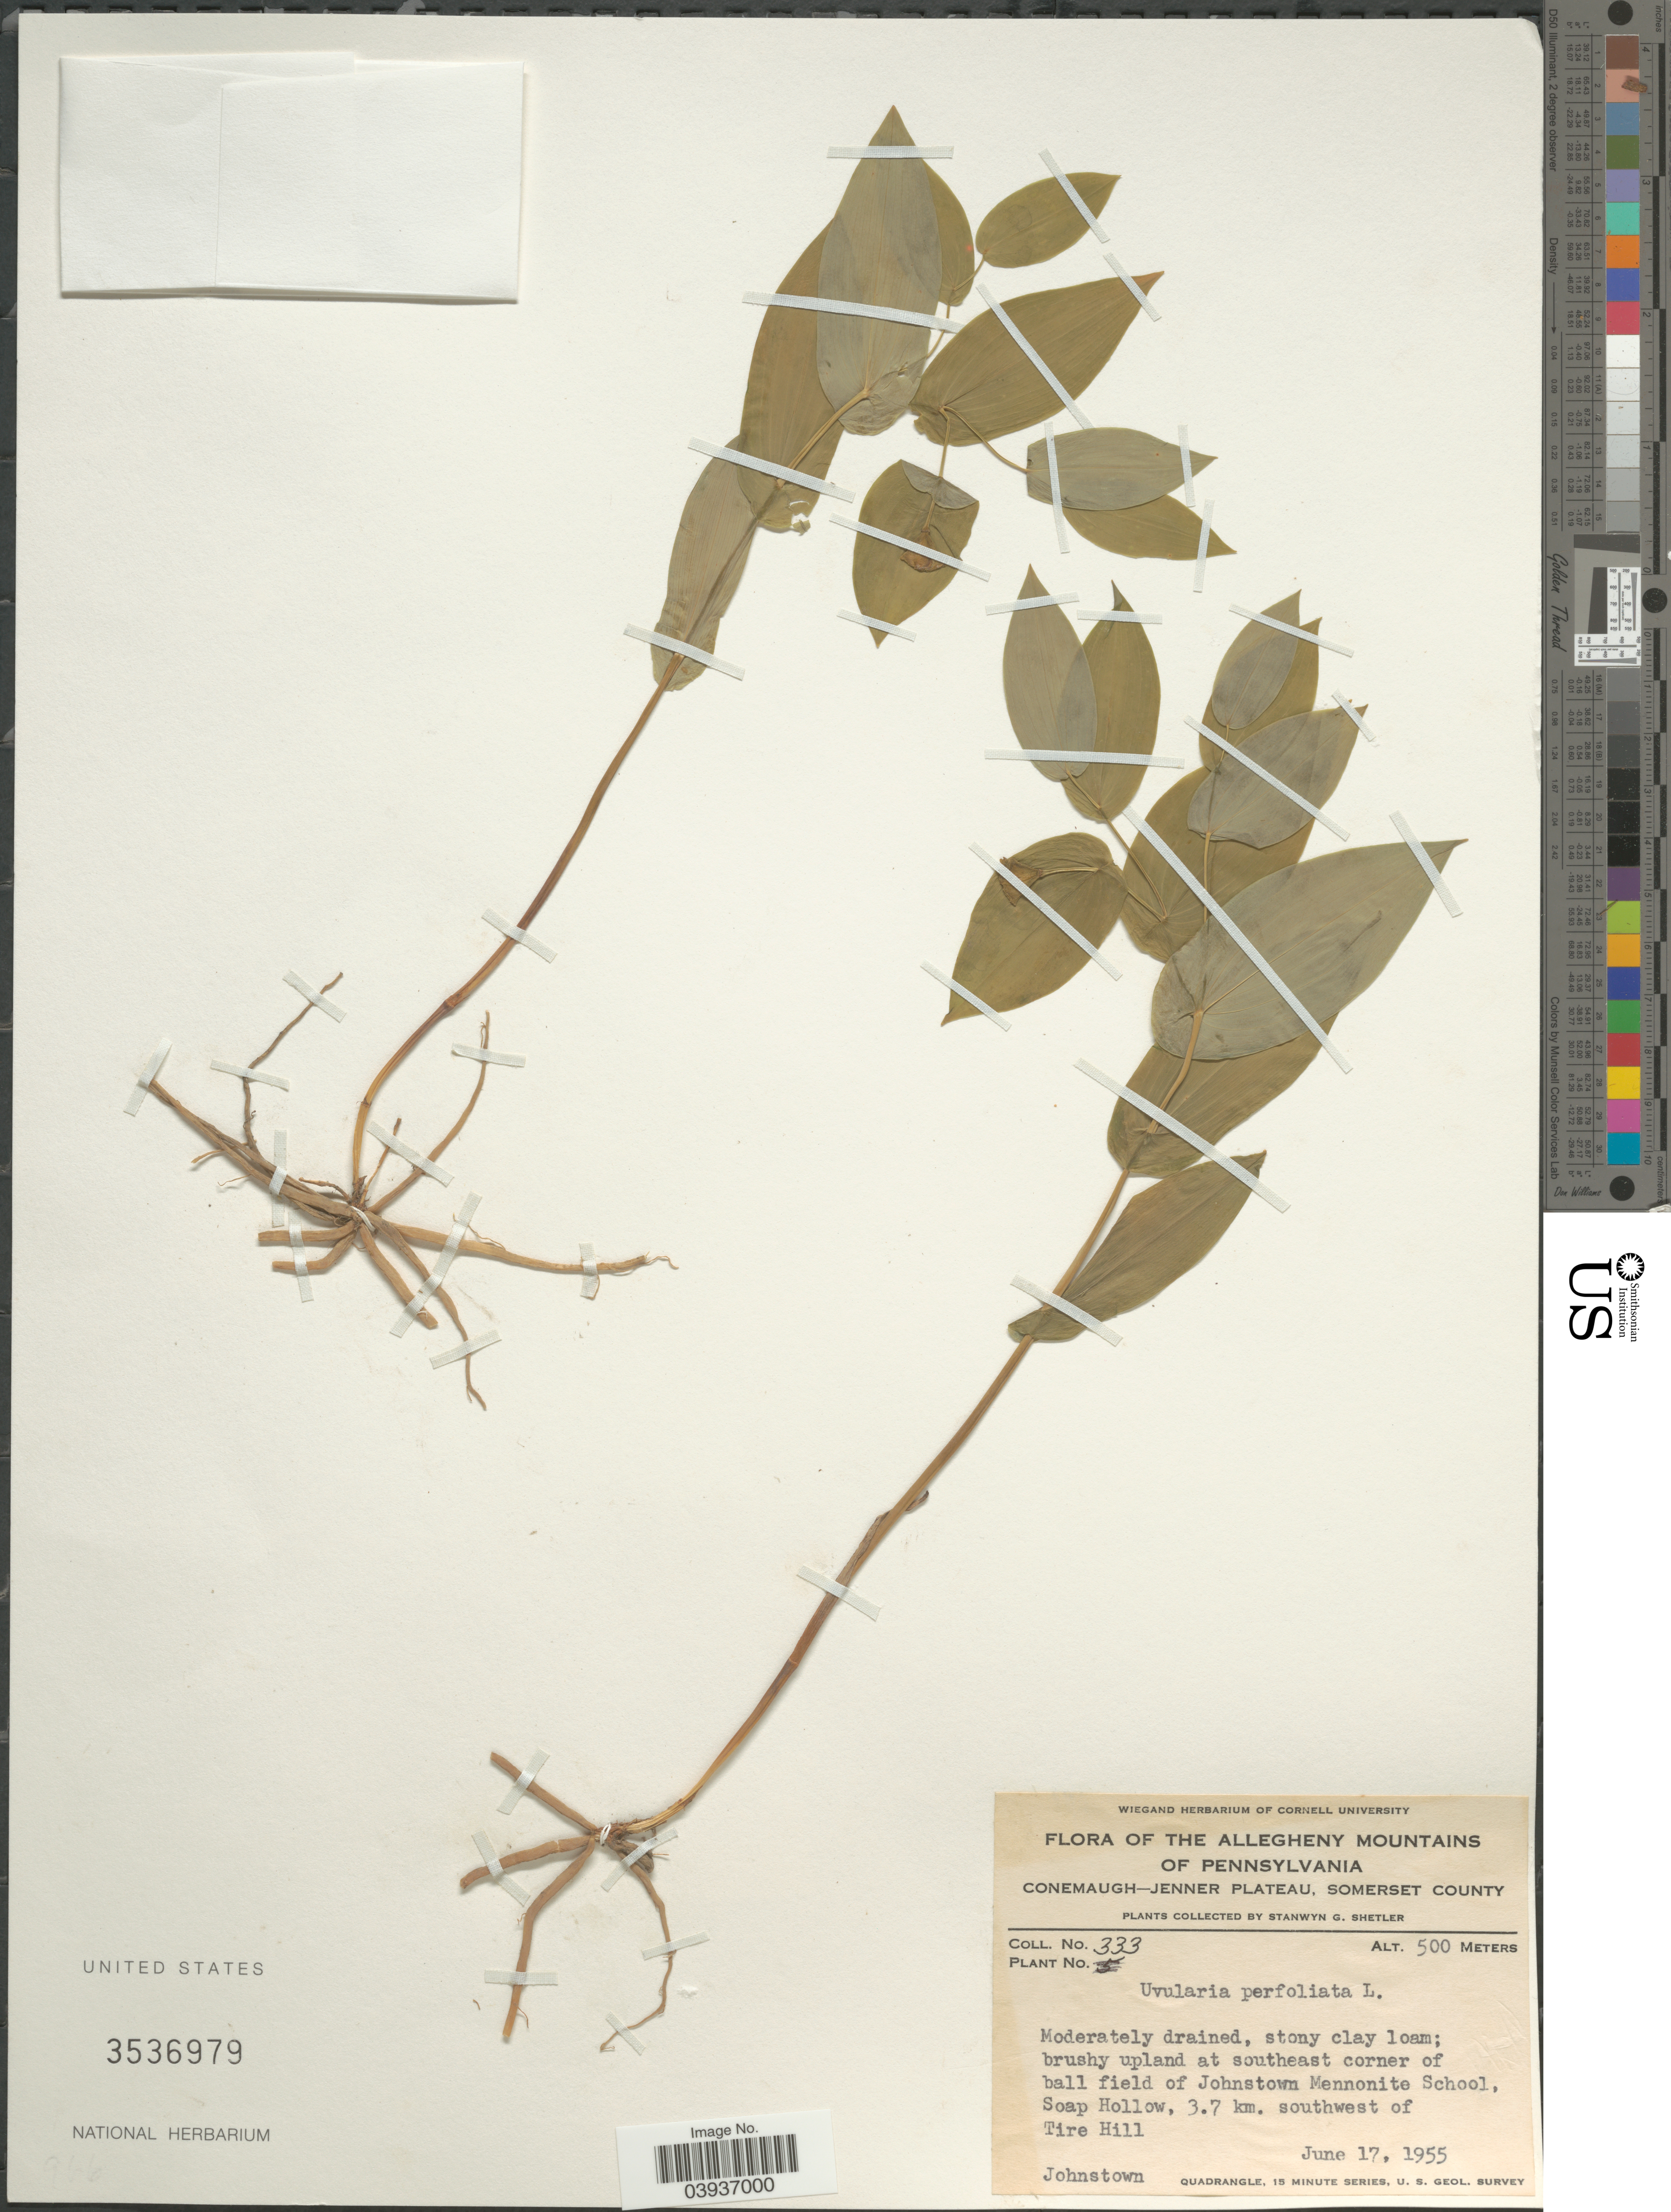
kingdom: Plantae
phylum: Tracheophyta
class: Liliopsida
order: Liliales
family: Colchicaceae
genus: Uvularia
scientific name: Uvularia perfoliata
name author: L.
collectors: S. Shetler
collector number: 333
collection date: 1955-06-17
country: United States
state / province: Pennsylvania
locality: The Allegheny Mountains of Pennsylvania. Conemaugh-Jenner Plateau, Somerset County. Brushy upland at southeast corner of ball field of Johnston Mennonite School, Soap Hollow, 3.7 km. southwest of Tire Hill. Johnstown.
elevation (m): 500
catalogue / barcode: US 3536979